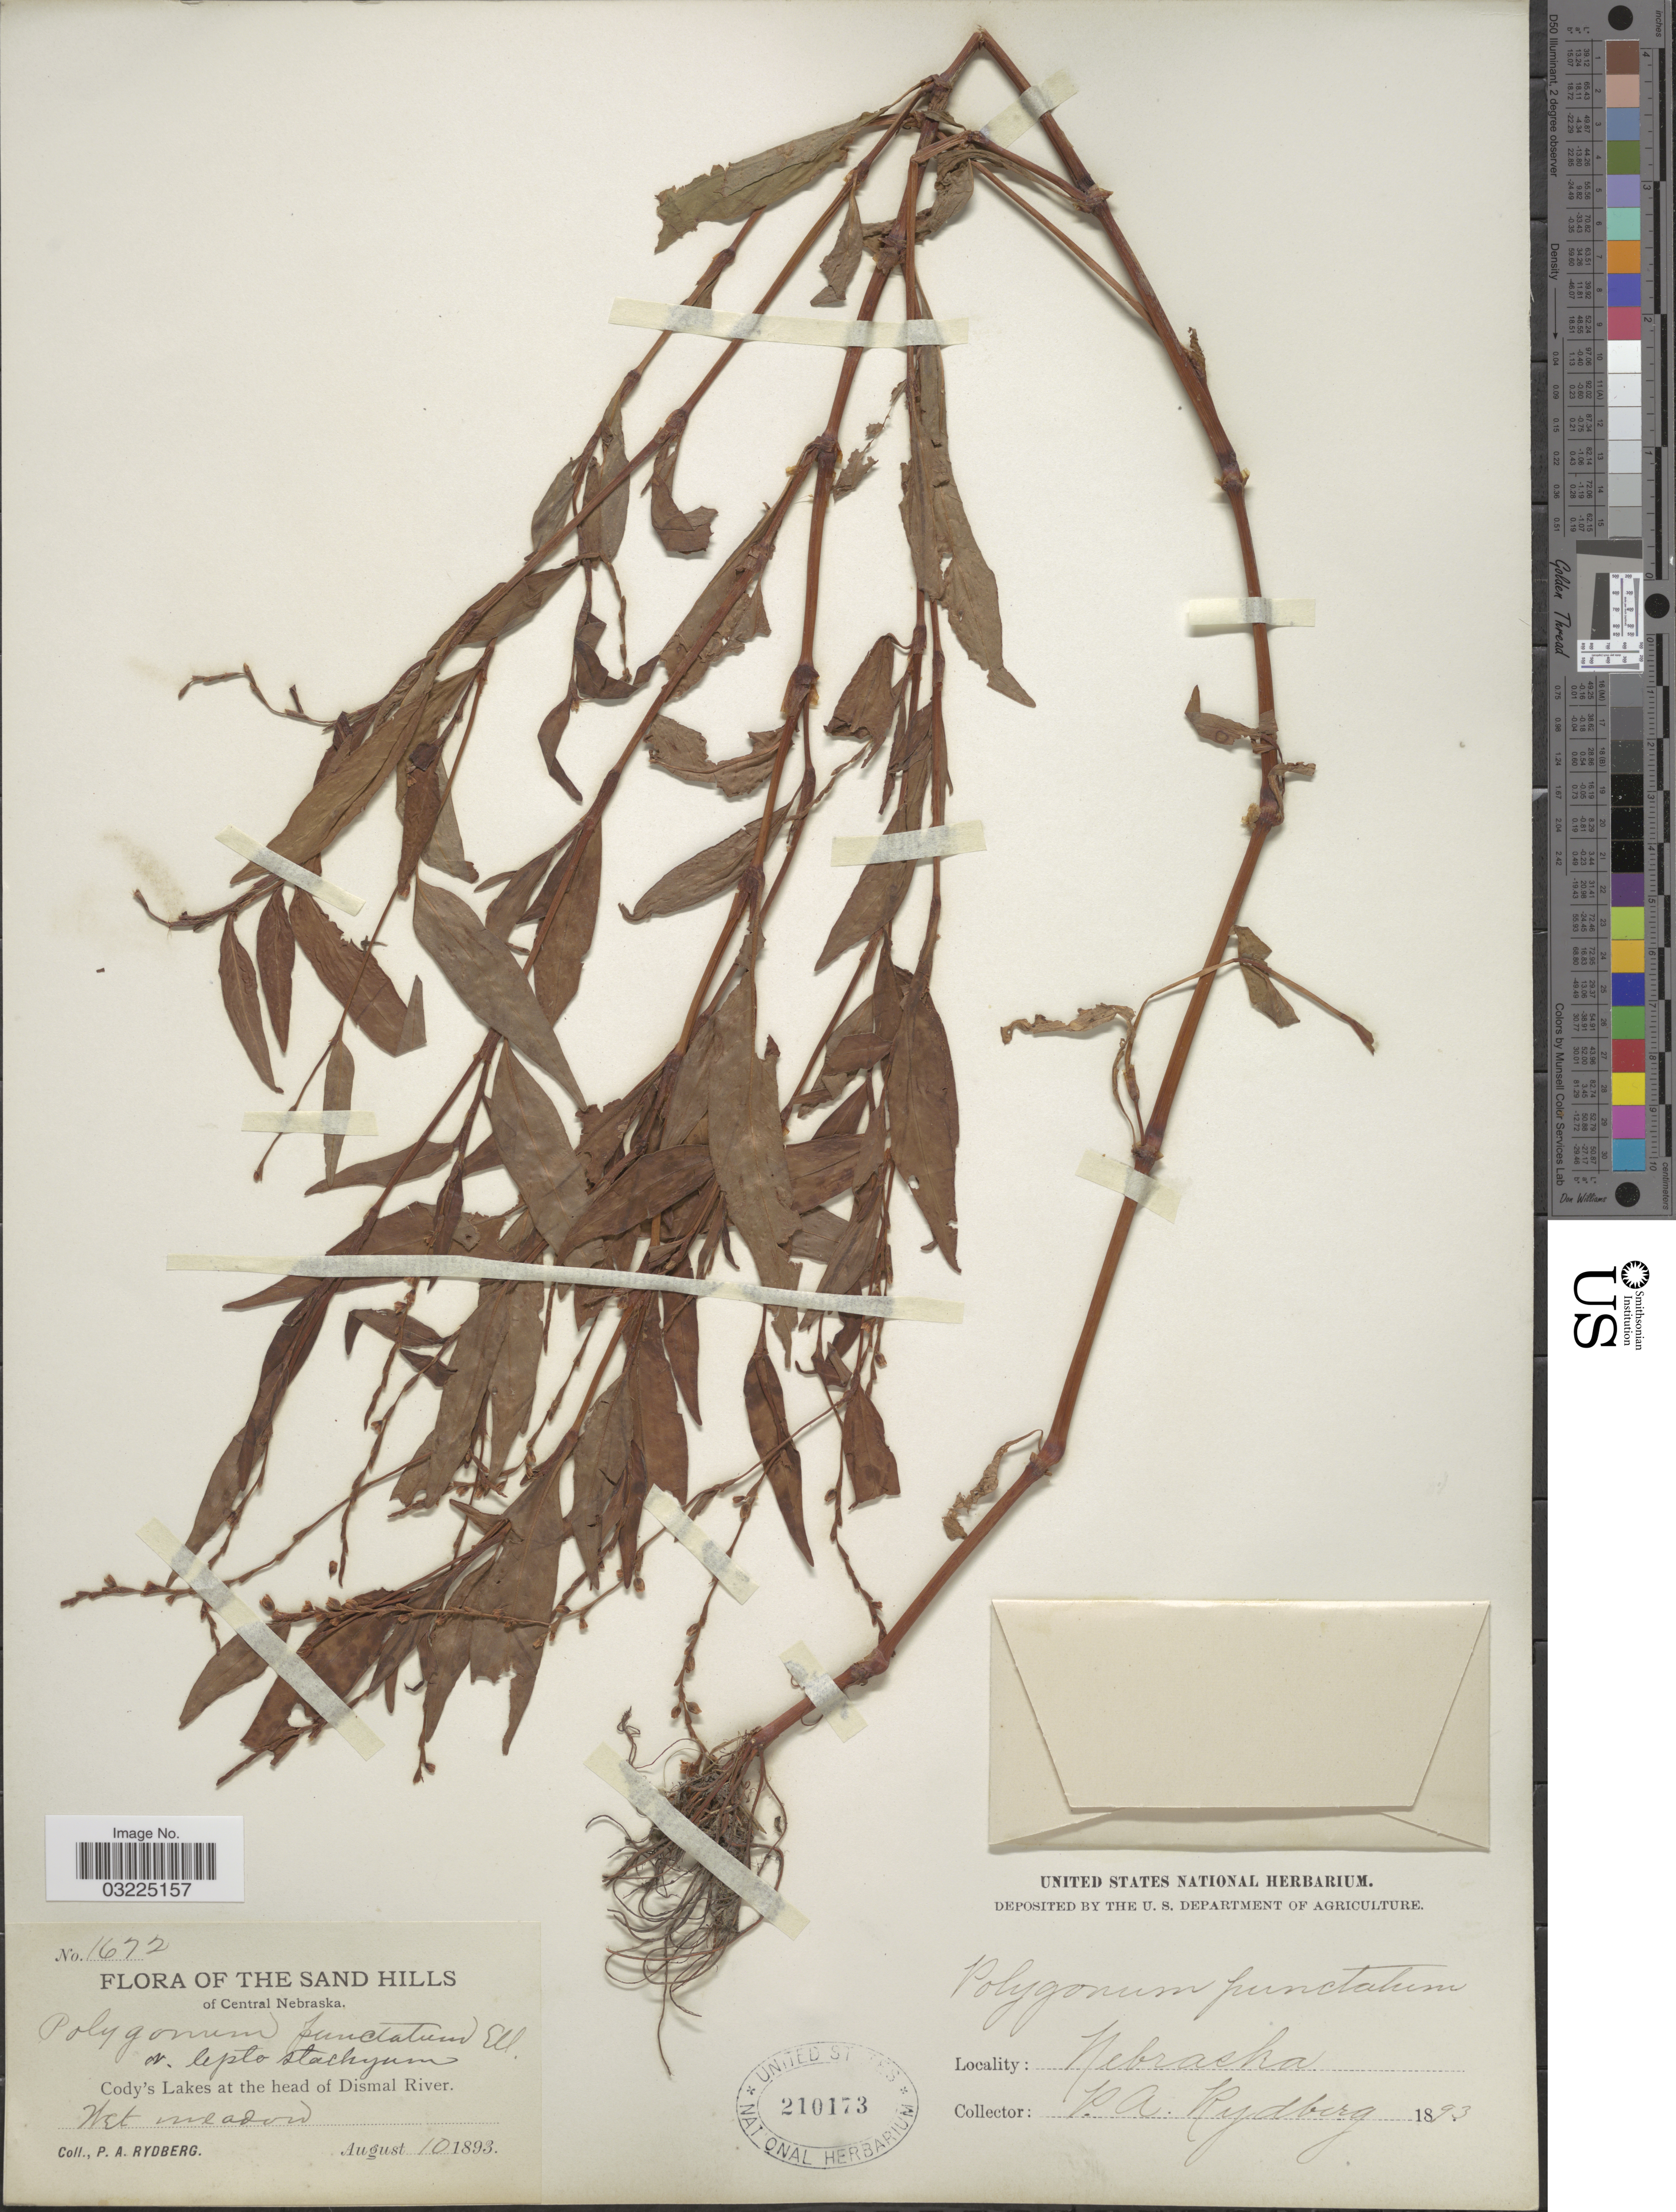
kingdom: Plantae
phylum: Tracheophyta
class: Magnoliopsida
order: Caryophyllales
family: Polygonaceae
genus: Persicaria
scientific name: Persicaria punctata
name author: (Elliott) Small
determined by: Atha, D. E.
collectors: P. A. Rydberg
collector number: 1672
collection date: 1893-08-10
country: United States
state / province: Nebraska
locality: The Sand Hills of Central Nebraska, Cody's Lake at the head of Dismal River.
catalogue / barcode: US 210173